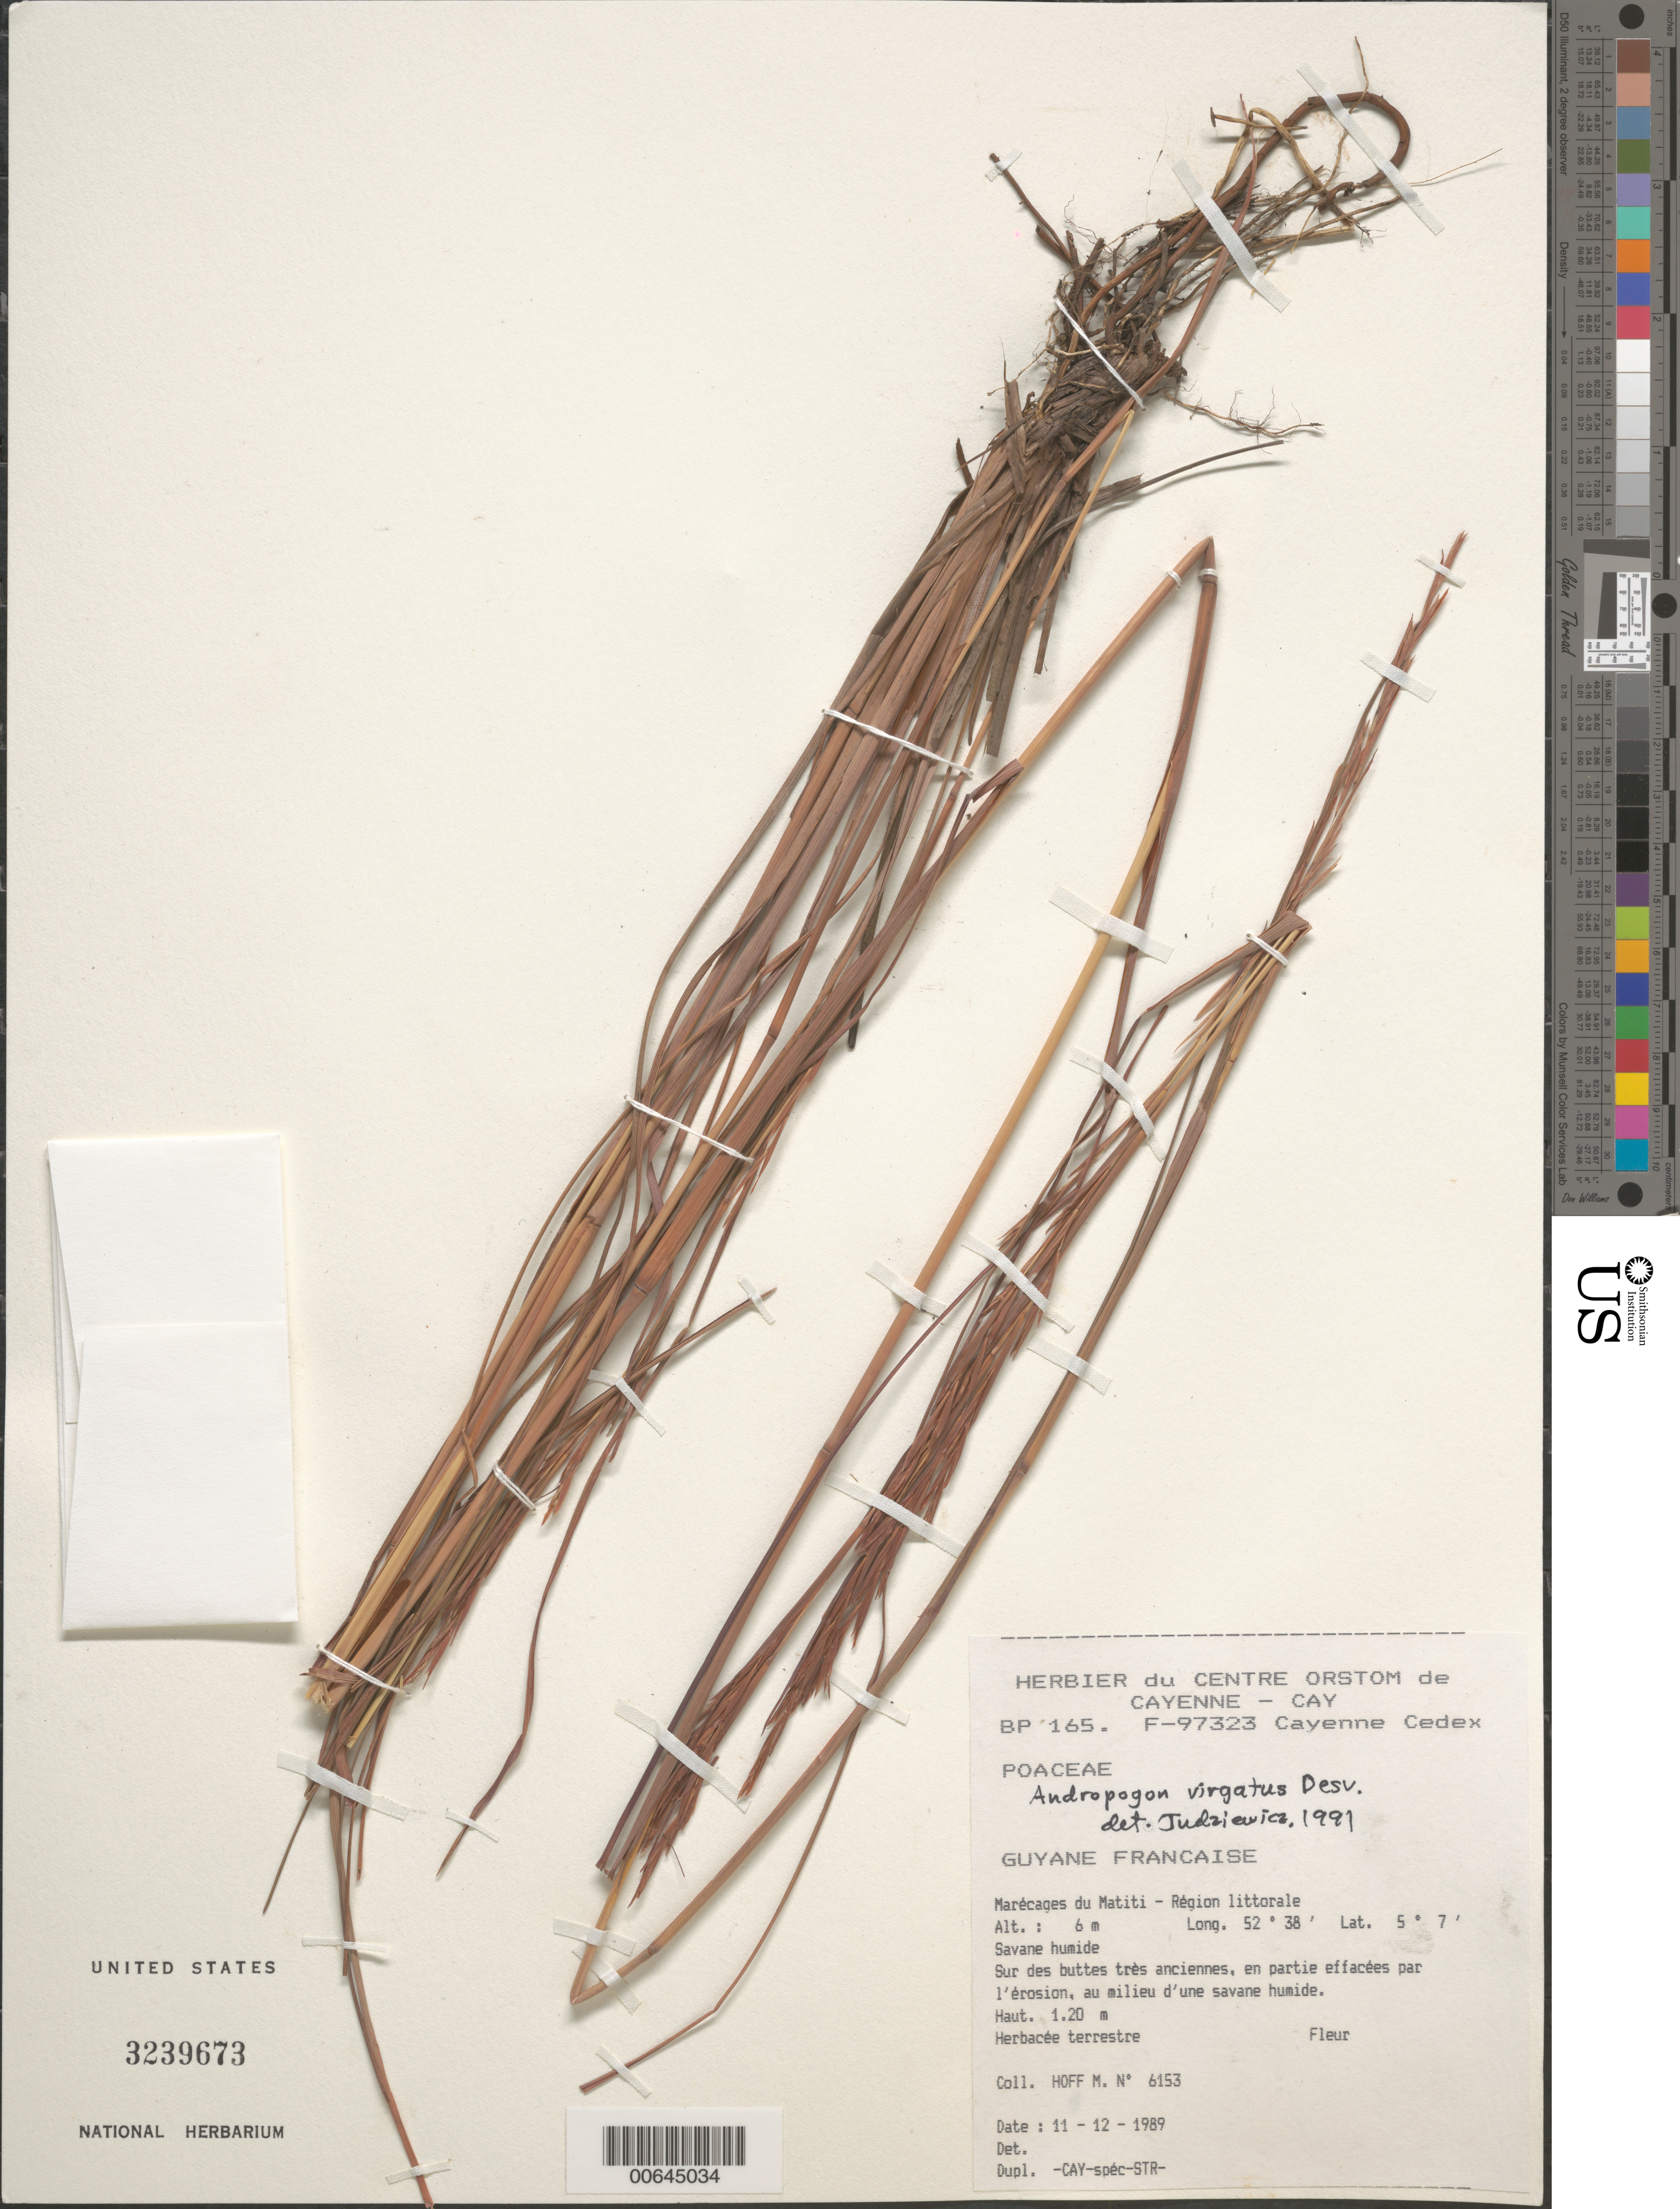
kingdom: Plantae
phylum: Tracheophyta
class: Liliopsida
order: Poales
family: Poaceae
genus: Schizachyrium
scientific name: Schizachyrium sanguineum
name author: (Retz.) Alston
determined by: Judziewicz, E. J.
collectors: M. Hoff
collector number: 6153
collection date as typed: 11-Dec-89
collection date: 1989-12-11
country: French Guiana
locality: Marecages du Matiti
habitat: Savane humide, region littorale. Sur des buttes trés anciennes, en partie effacées par l' érosion, au milieu d'une savane humide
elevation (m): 6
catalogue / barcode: US 3239673